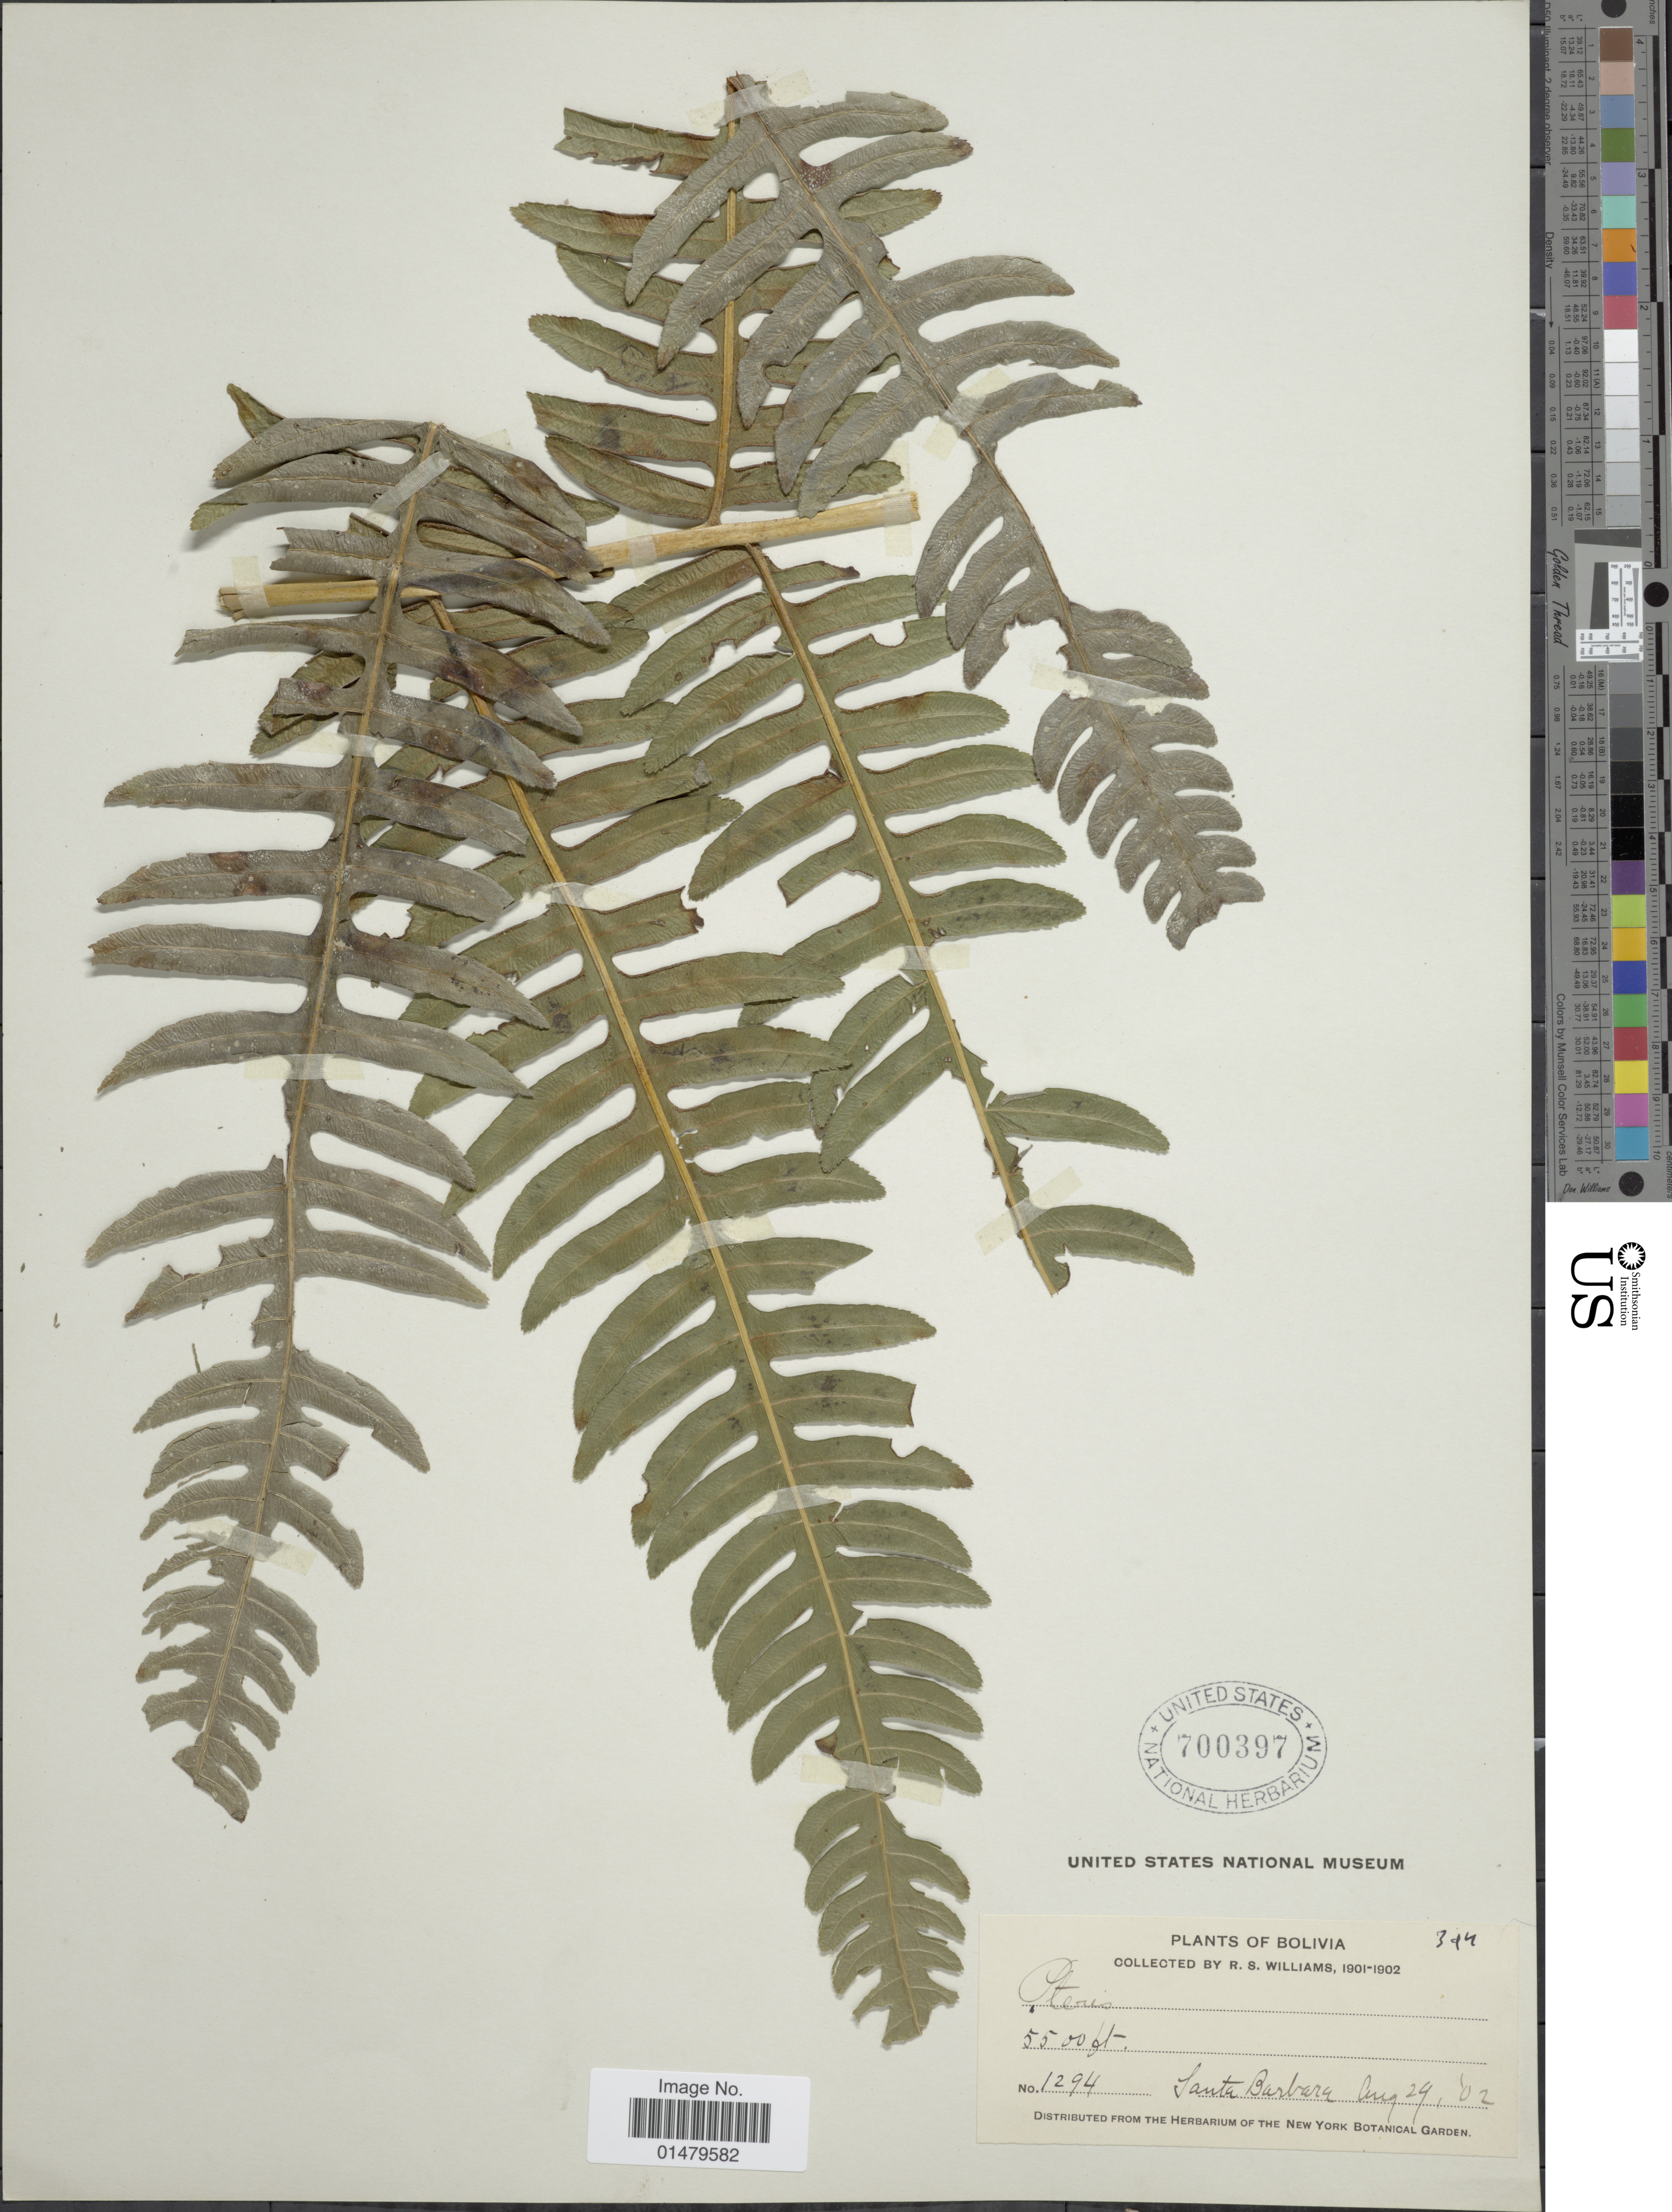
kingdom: Plantae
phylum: Tracheophyta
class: Polypodiopsida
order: Polypodiales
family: Pteridaceae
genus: Pteris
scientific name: Pteris livida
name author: Mett. in Triana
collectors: R. S. Williams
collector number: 1294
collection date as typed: Aug. 29, '02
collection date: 1902-08-29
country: Bolivia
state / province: La Paz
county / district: Franz Tamayo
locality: Santa Barbara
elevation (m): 1676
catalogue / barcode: US 700397